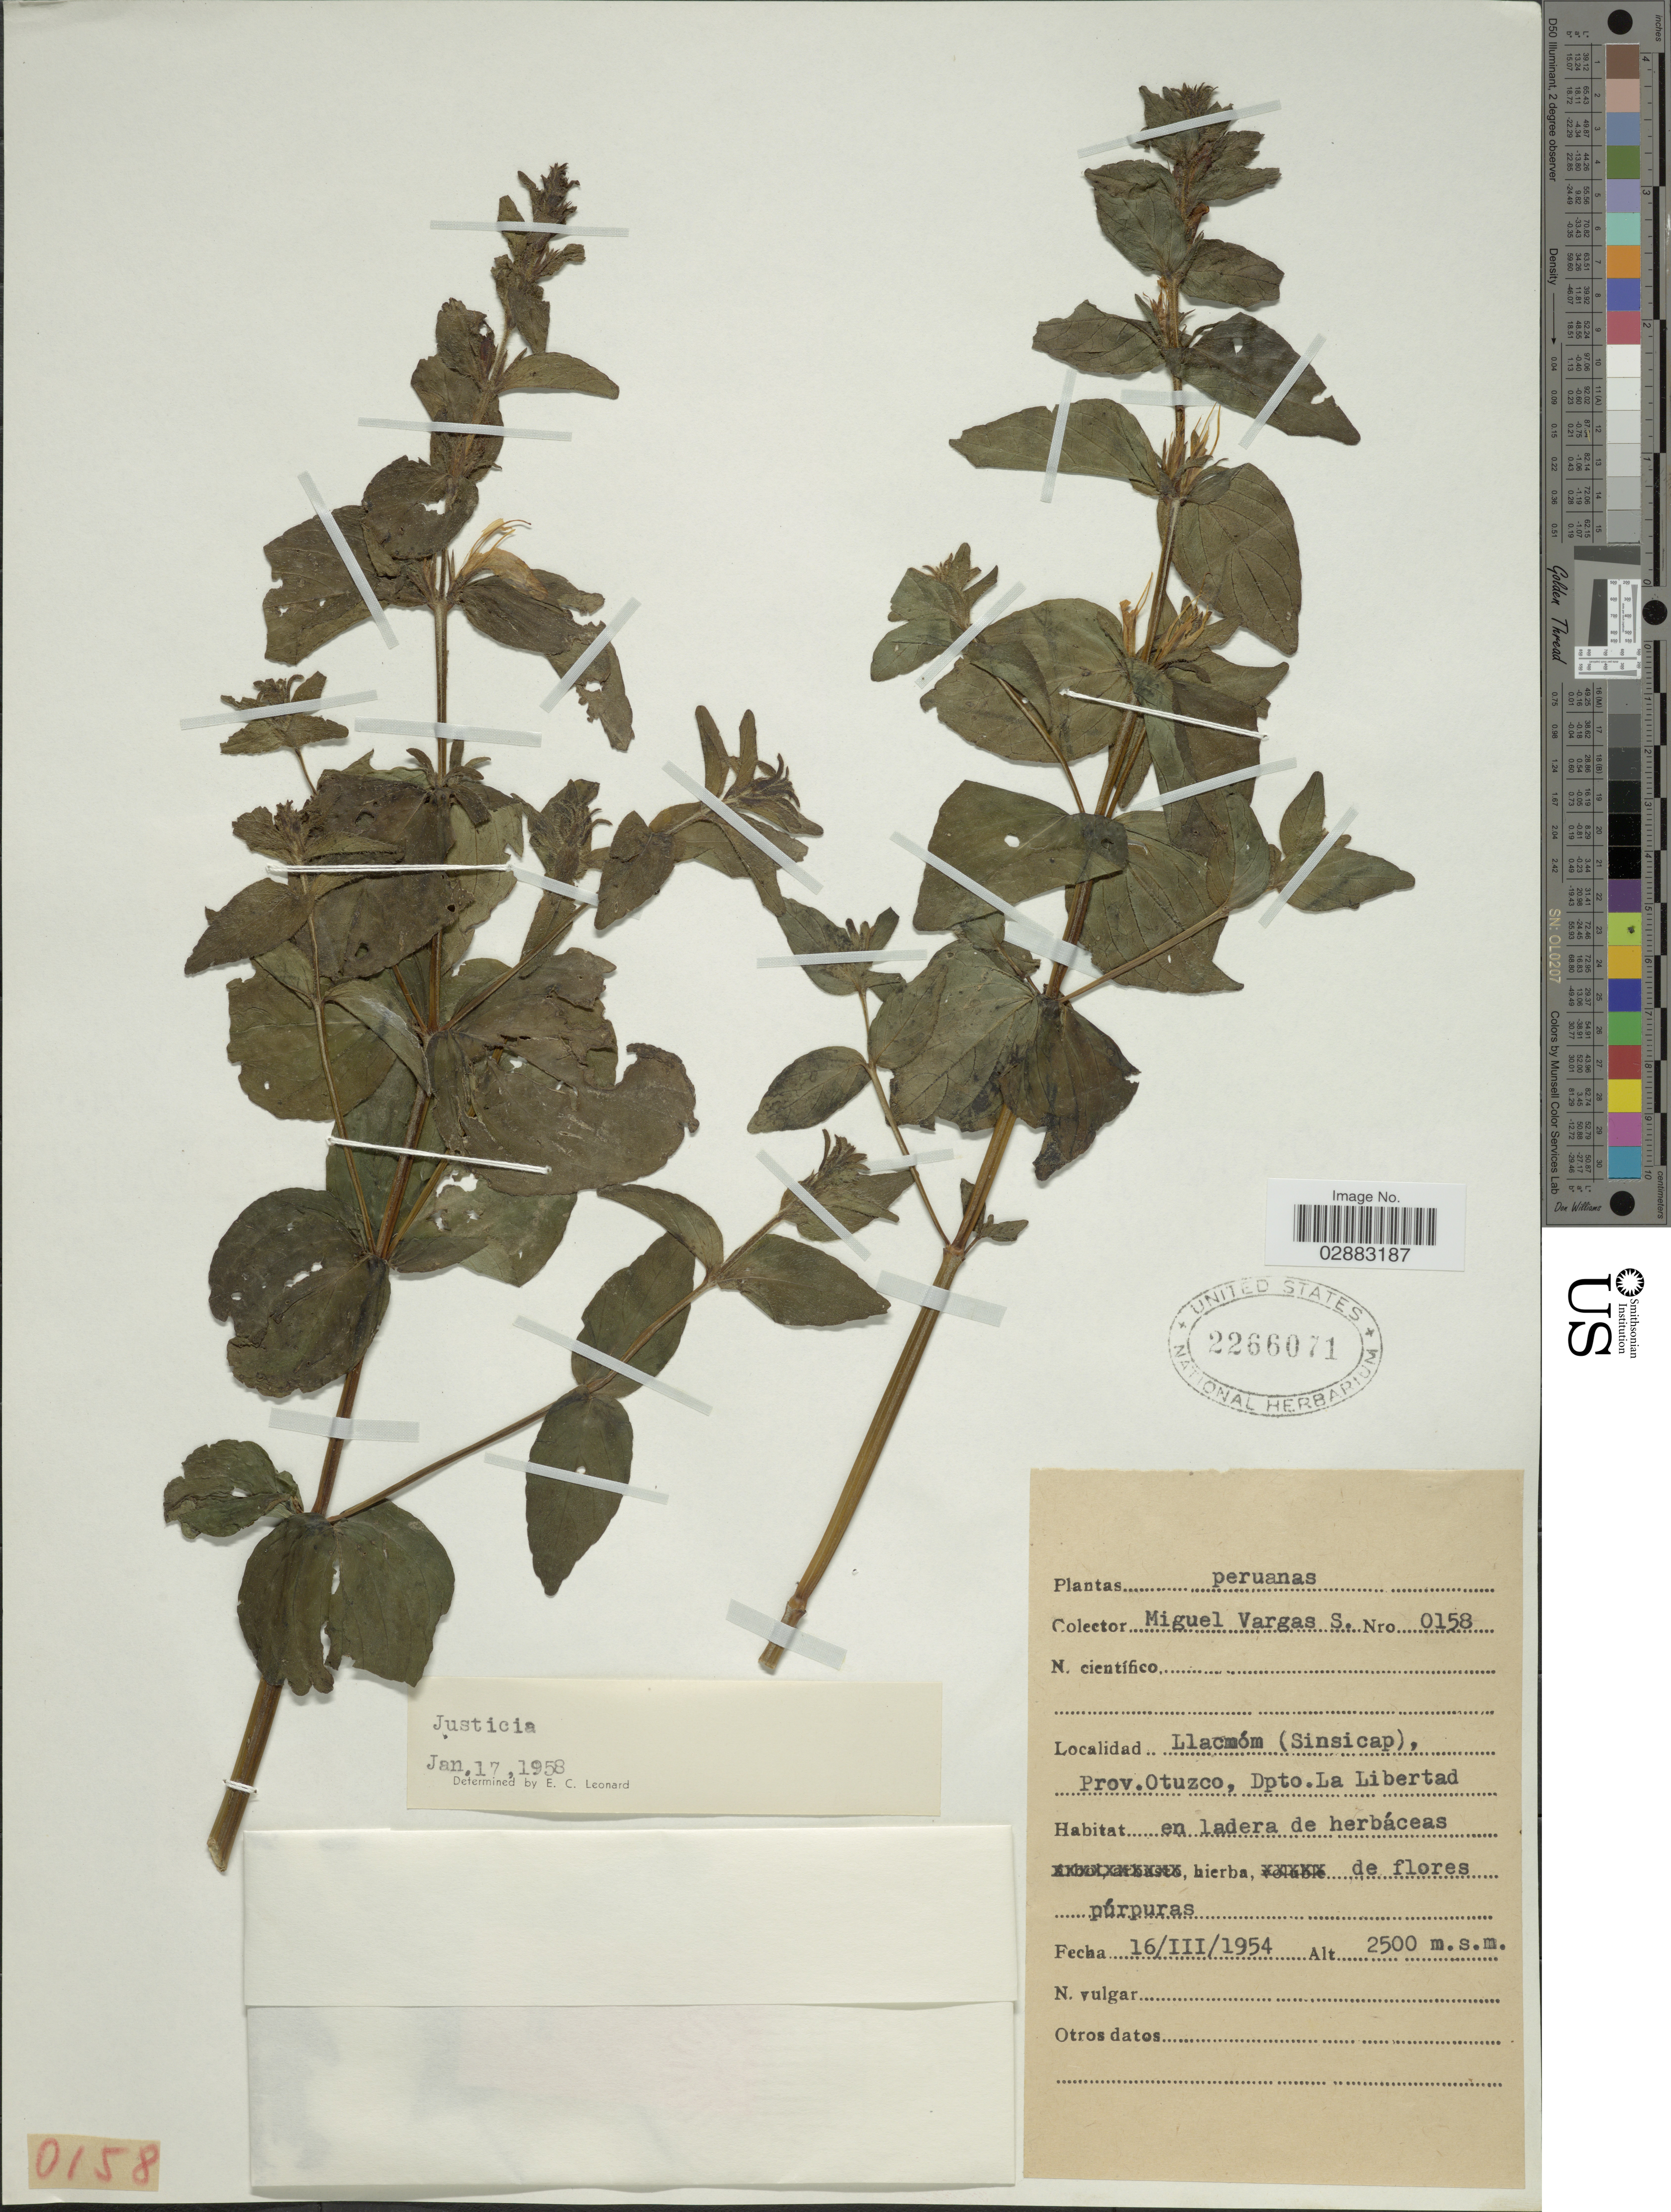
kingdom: Plantae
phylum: Tracheophyta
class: Magnoliopsida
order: Lamiales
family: Acanthaceae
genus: Justicia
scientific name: Justicia sessilifolia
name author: (Lindau) Wassh.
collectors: M. Vargas S.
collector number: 0158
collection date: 1954-03-16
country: Peru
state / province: La Libertad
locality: Llacmóm (Sinsicap). Prov. Otuzco, Dpto. La Libertad.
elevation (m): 2500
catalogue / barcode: US 2266071